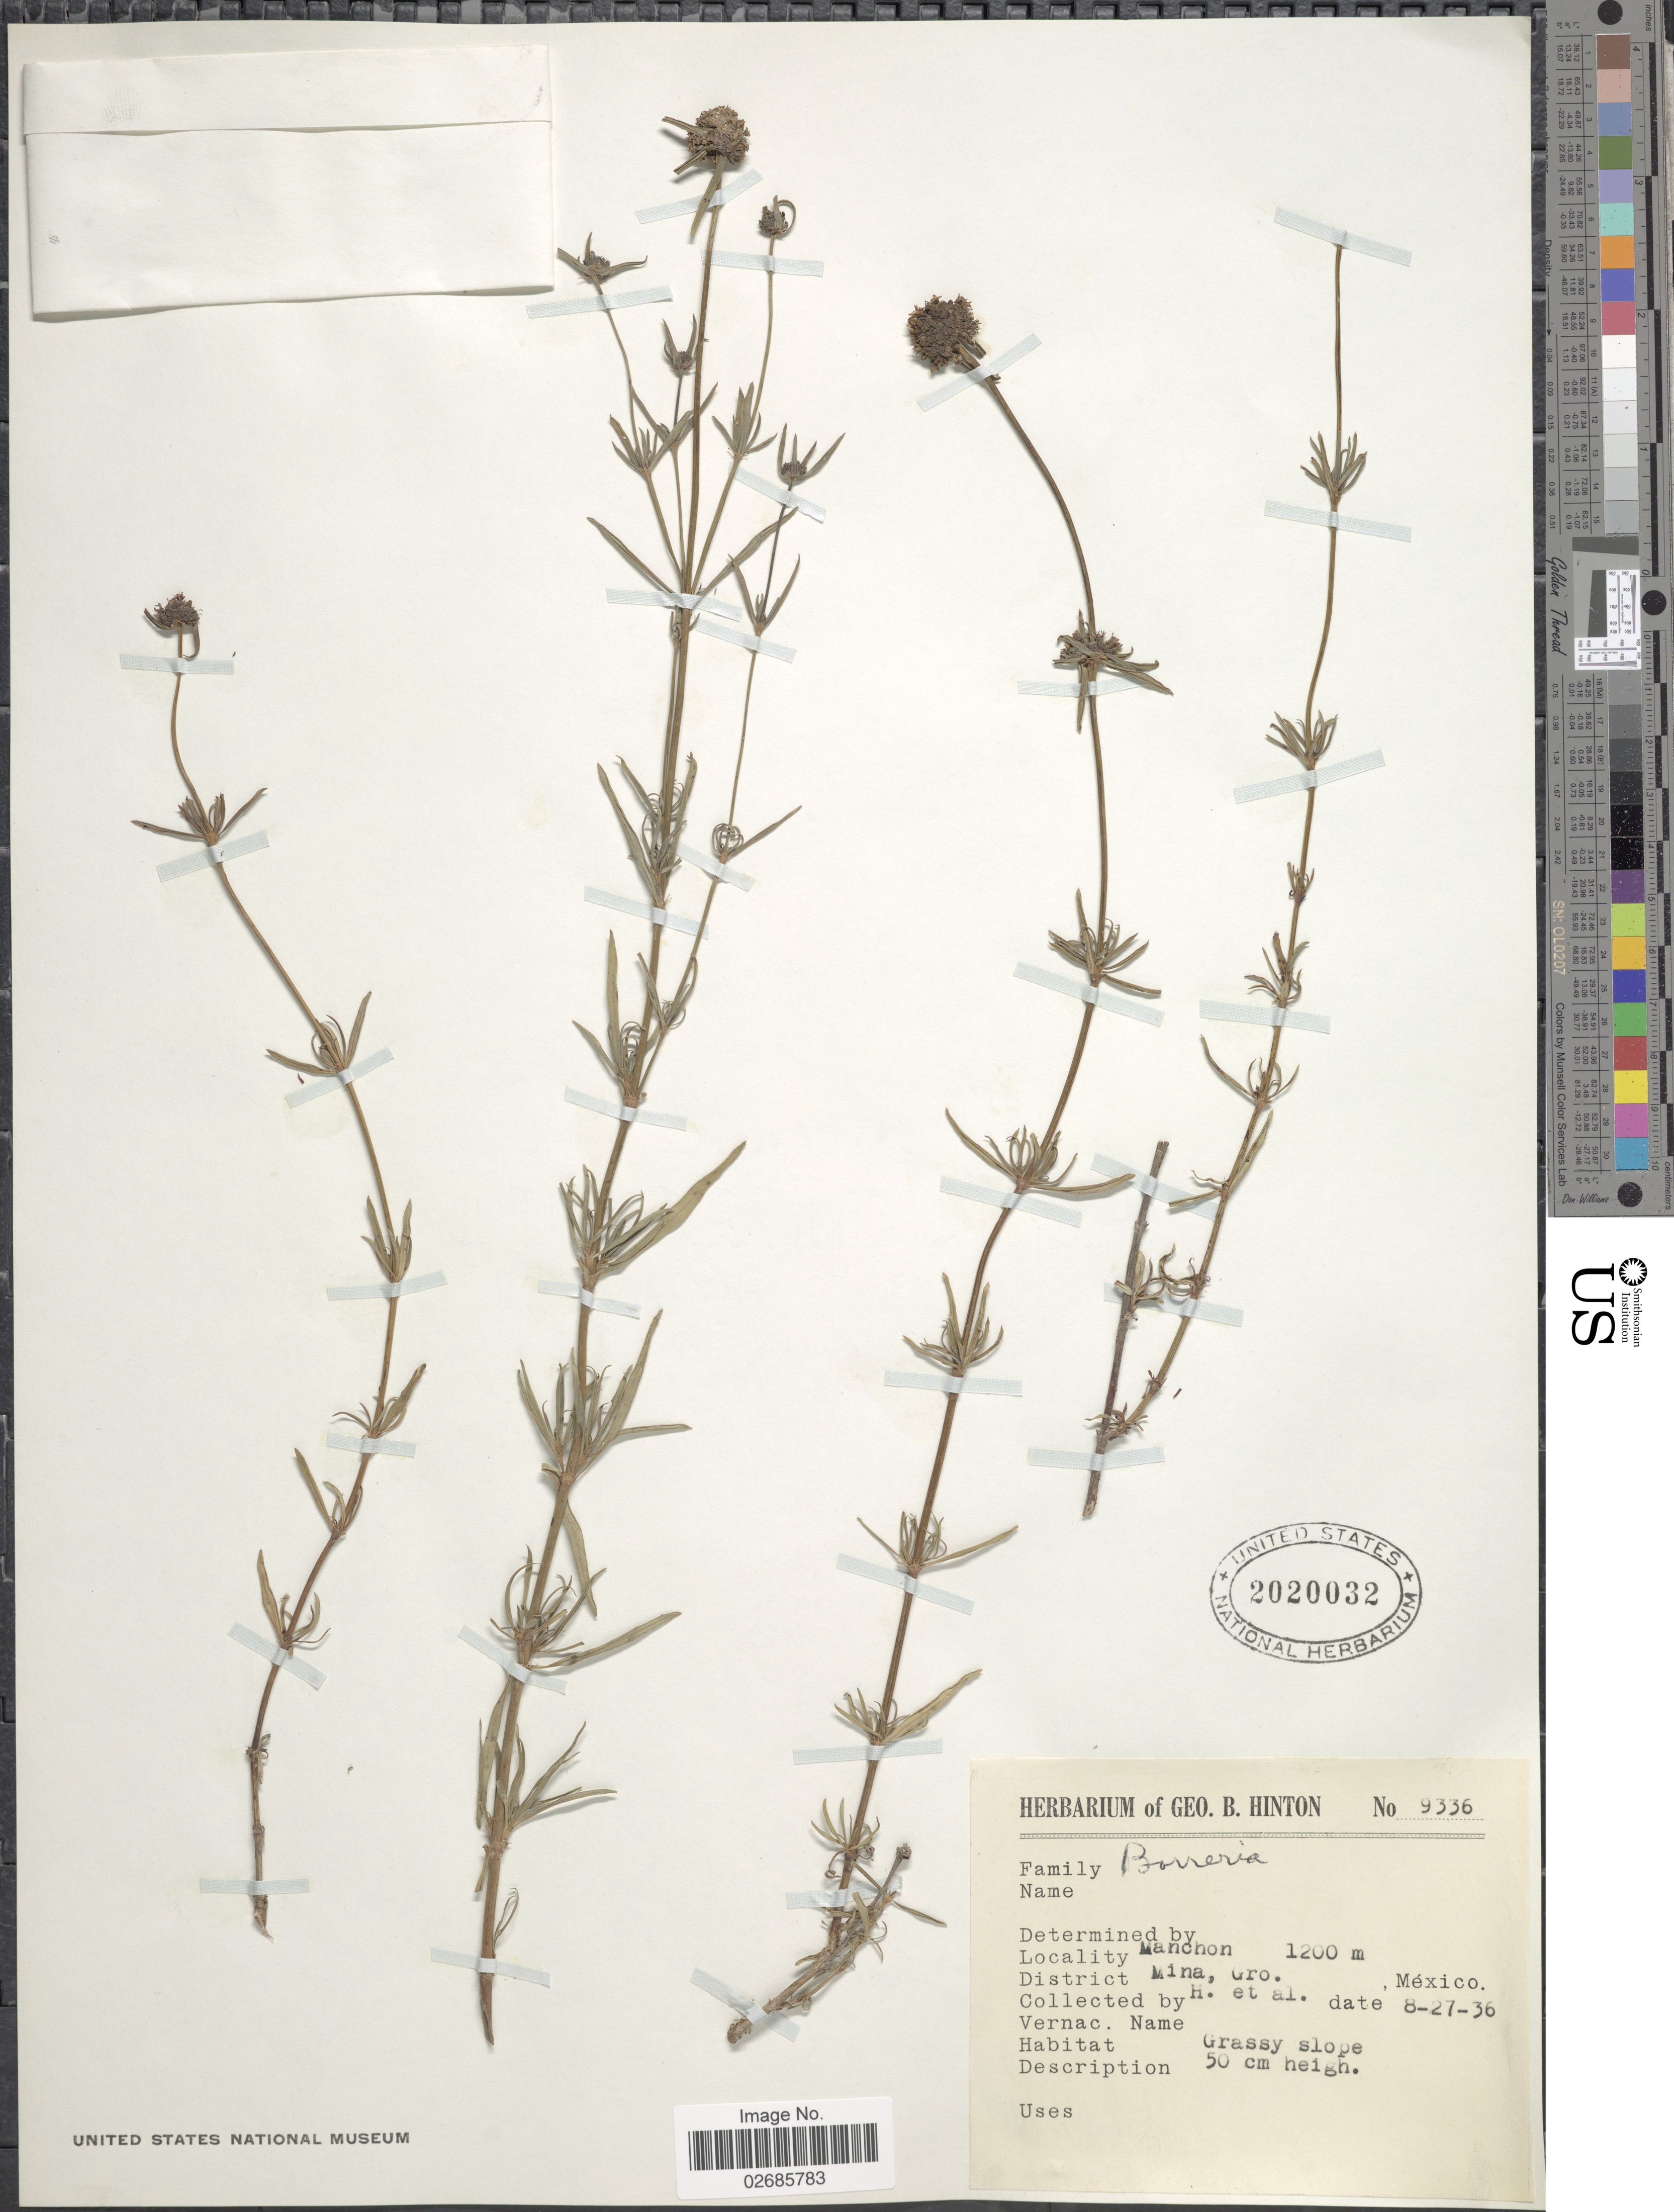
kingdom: Plantae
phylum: Tracheophyta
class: Magnoliopsida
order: Gentianales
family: Rubiaceae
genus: Borreria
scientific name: Borreria sp.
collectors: G. B. Hinton & et al.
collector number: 9336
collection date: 1936-08-27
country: Mexico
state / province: Guerrero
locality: Manchon, District Mina, Grassy slope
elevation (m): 1200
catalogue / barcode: US 2020032